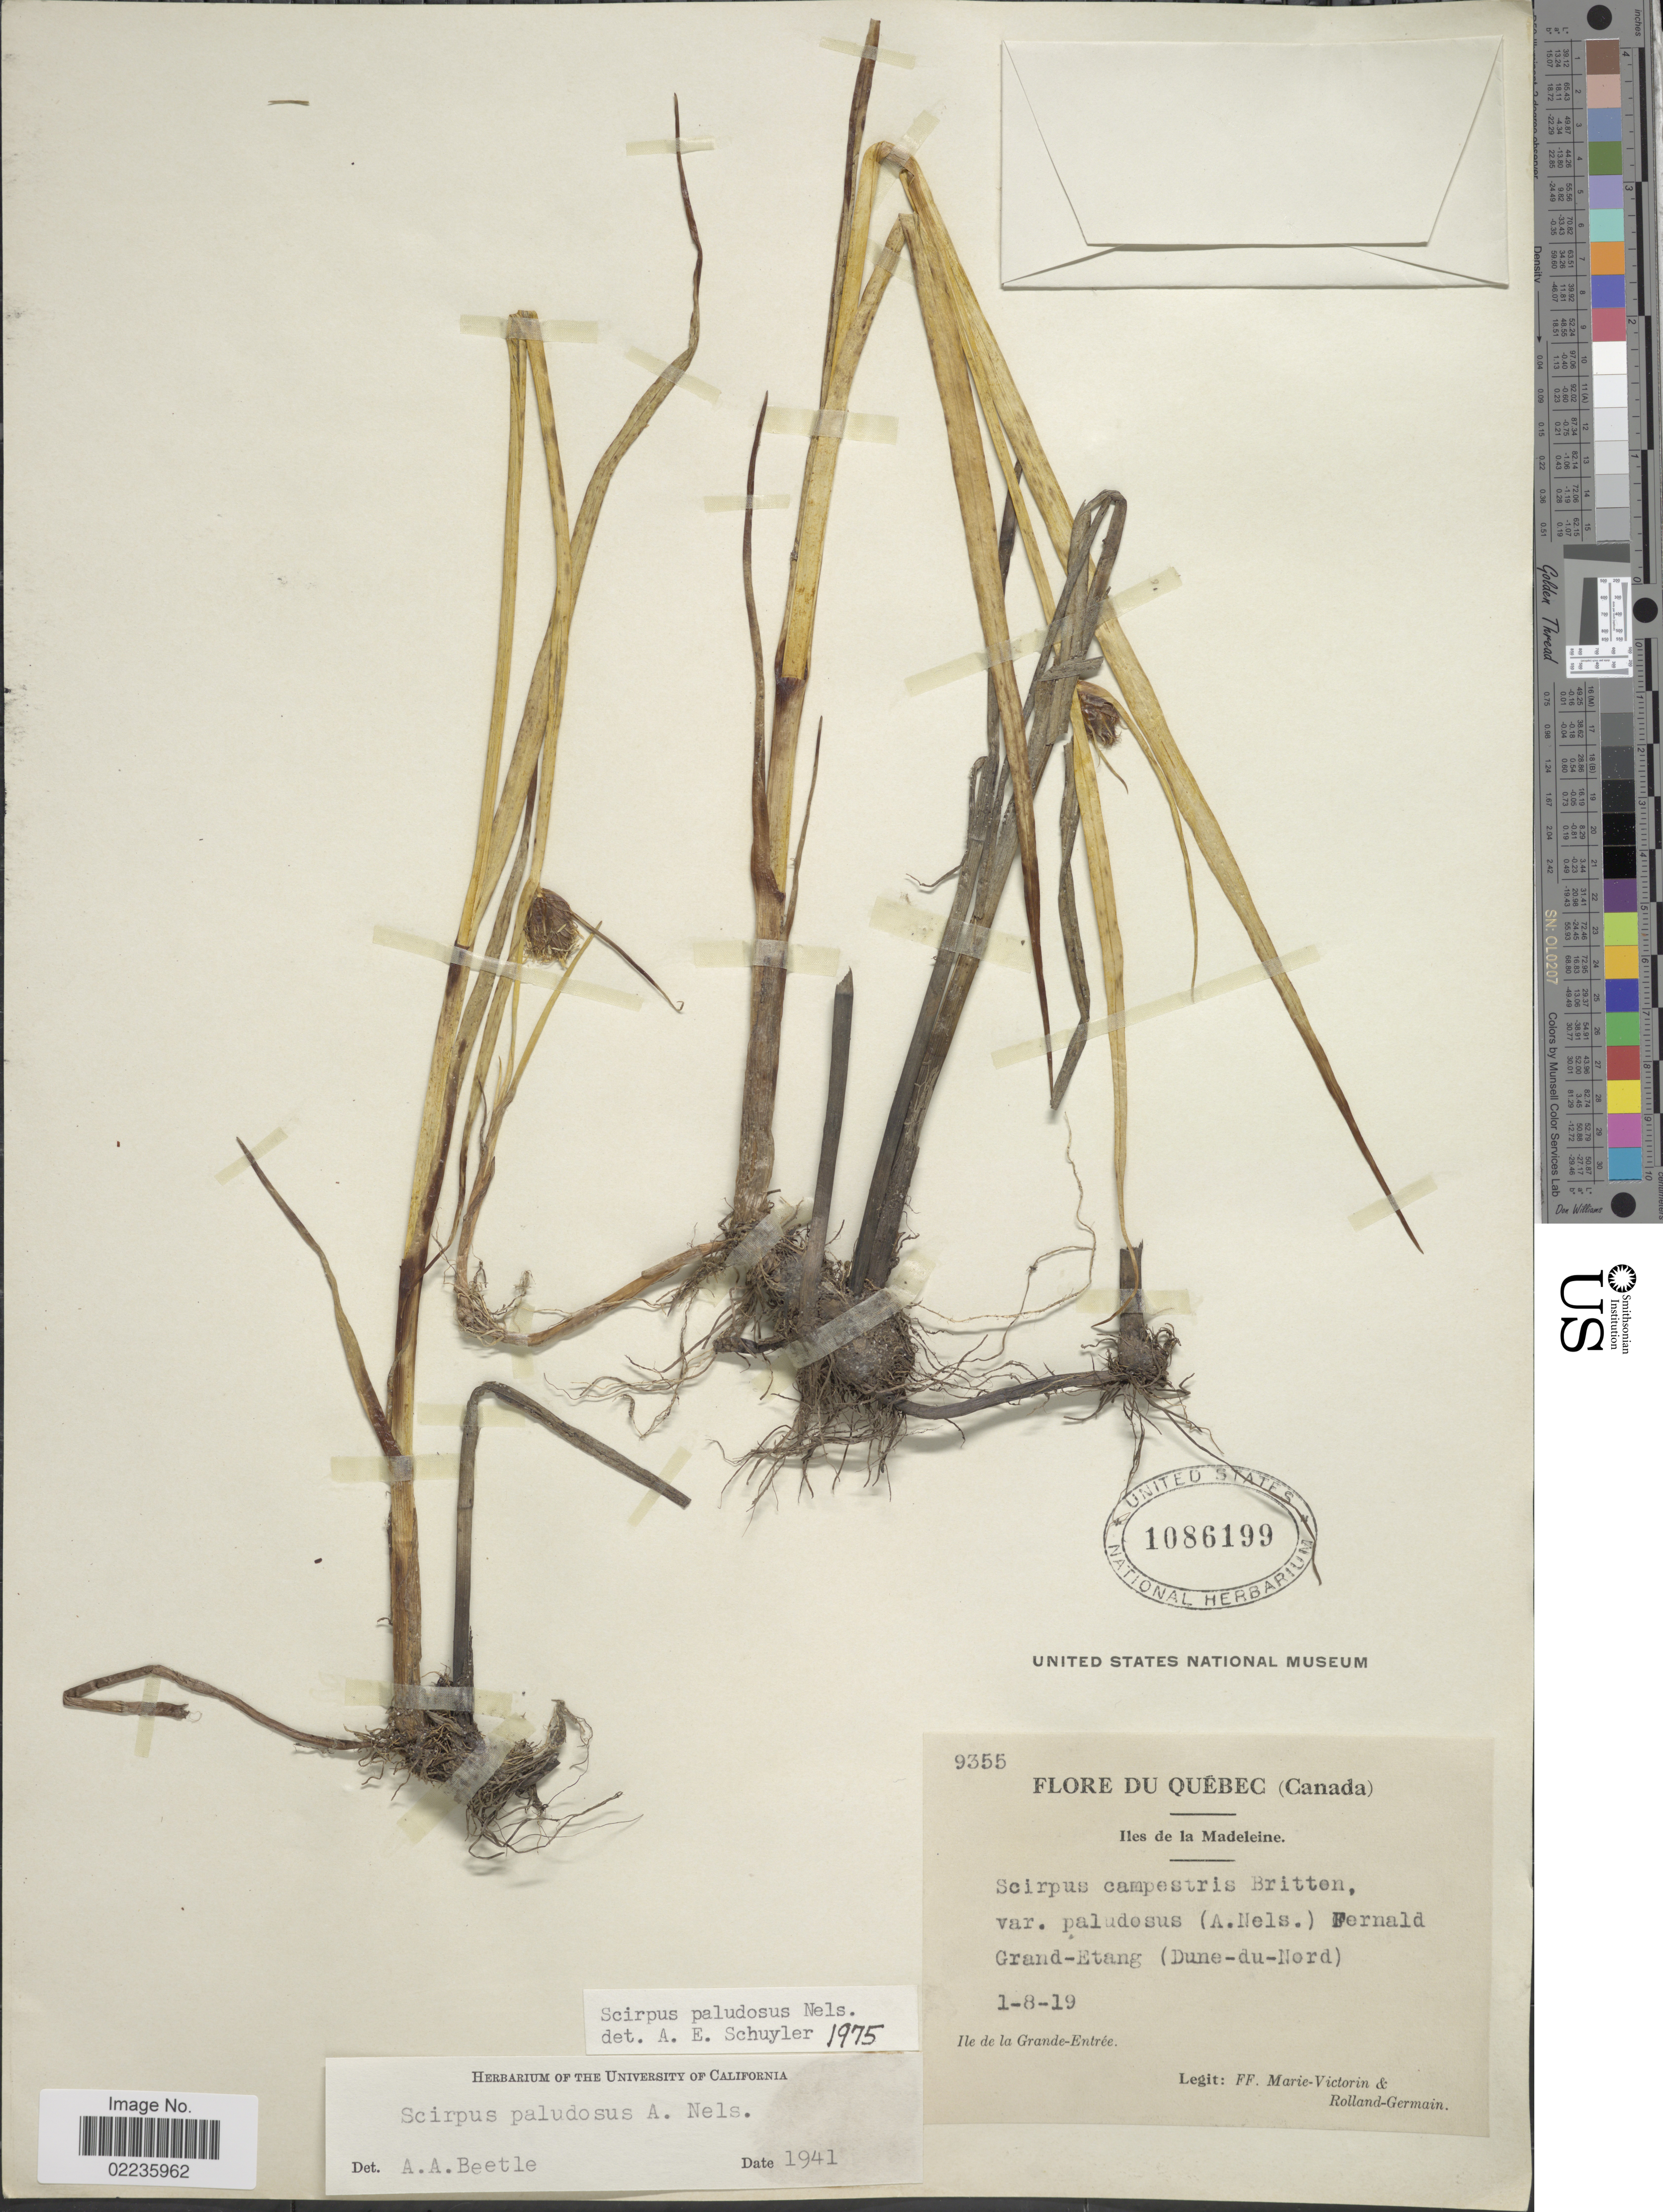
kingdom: Plantae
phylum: Tracheophyta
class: Liliopsida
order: Poales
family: Cyperaceae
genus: Bolboschoenus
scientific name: Bolboschoenus maritimus subsp. paludosus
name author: (A. Nelson) T. Koyama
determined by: Strong, M. T., (US), Smithsonian Institution - National Museum of Natural History (UNITED STATES)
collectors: F. Marie-Victorin & Rolland-Germain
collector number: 9355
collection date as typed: Transcribed d/m/y: 8/1/19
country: Canada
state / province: Quebec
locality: Iles de la Madeleine. Grand-Etang (Dune-du-Nord). Ile de la Grande-Entree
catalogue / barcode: US 1086199